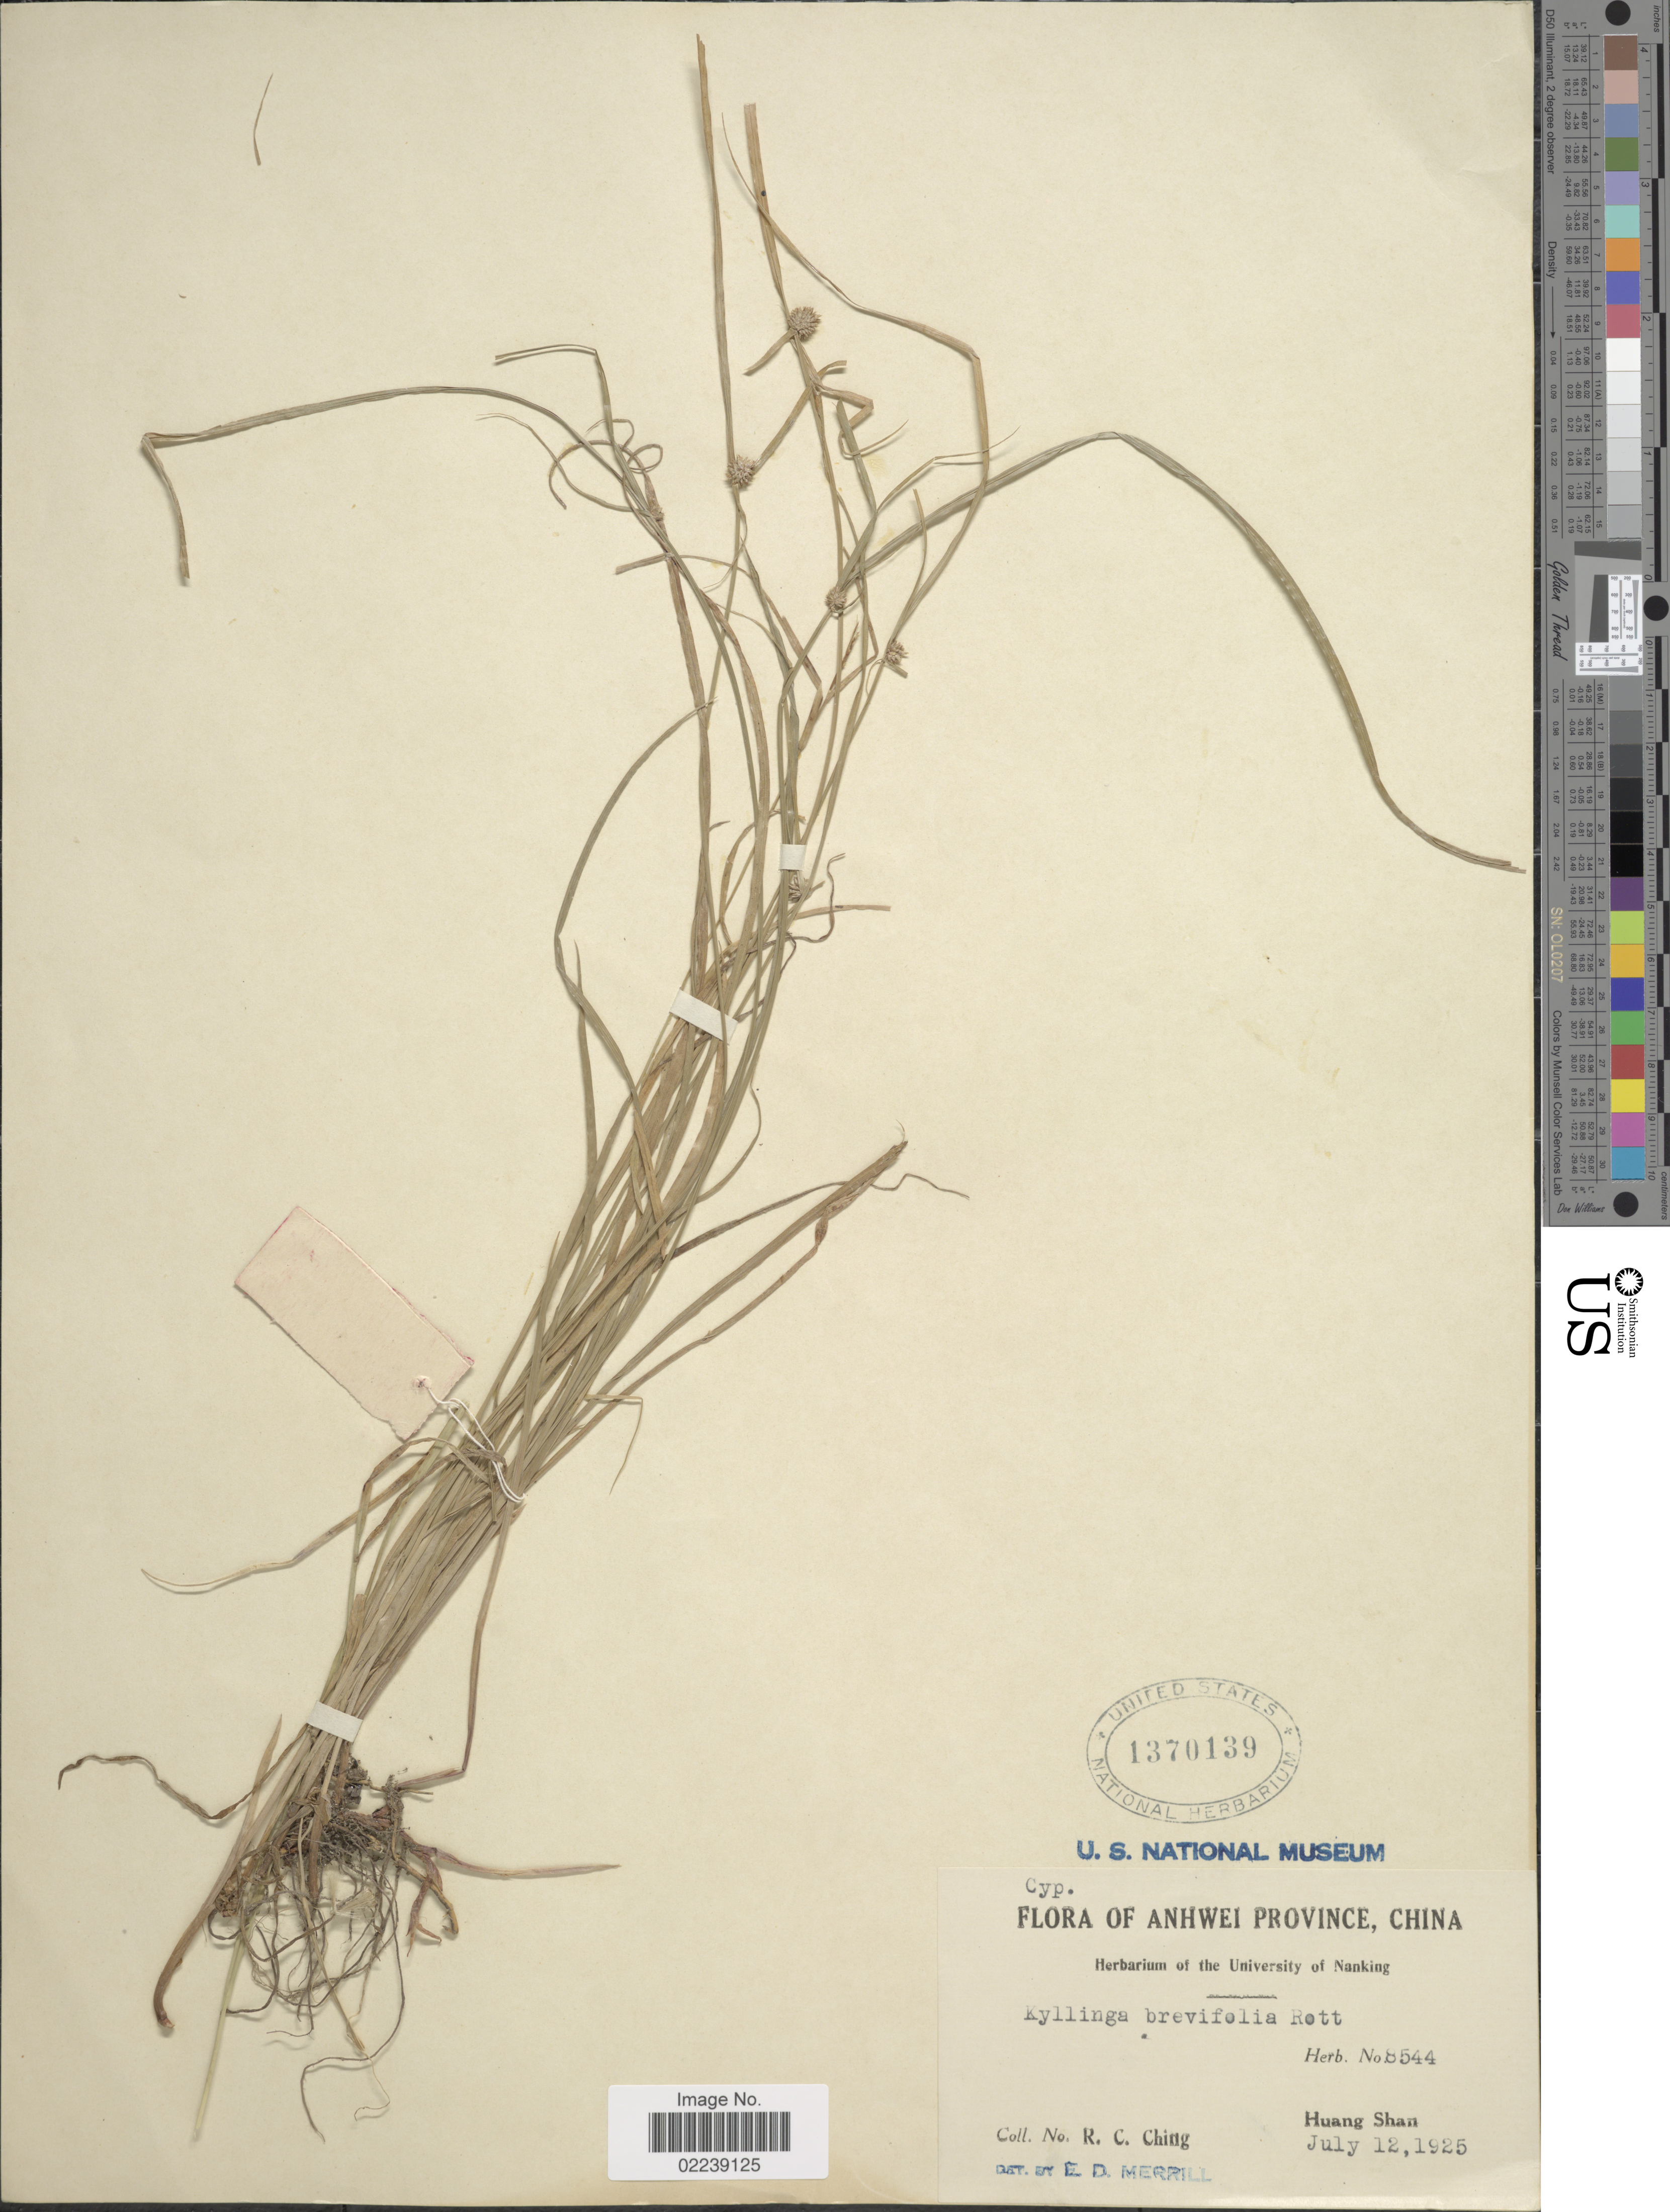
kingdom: Plantae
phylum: Tracheophyta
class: Liliopsida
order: Poales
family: Cyperaceae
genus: Cyperus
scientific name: Cyperus brevifolius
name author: (Rottb.) Hassk.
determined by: Strong, M. T., (US), Smithsonian Institution - National Museum of Natural History (UNITED STATES)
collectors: R. C. Ching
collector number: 8544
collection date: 1925-07-12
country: China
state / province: Anhui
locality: Anhwei Province, Huang Shan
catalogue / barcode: US 1370139